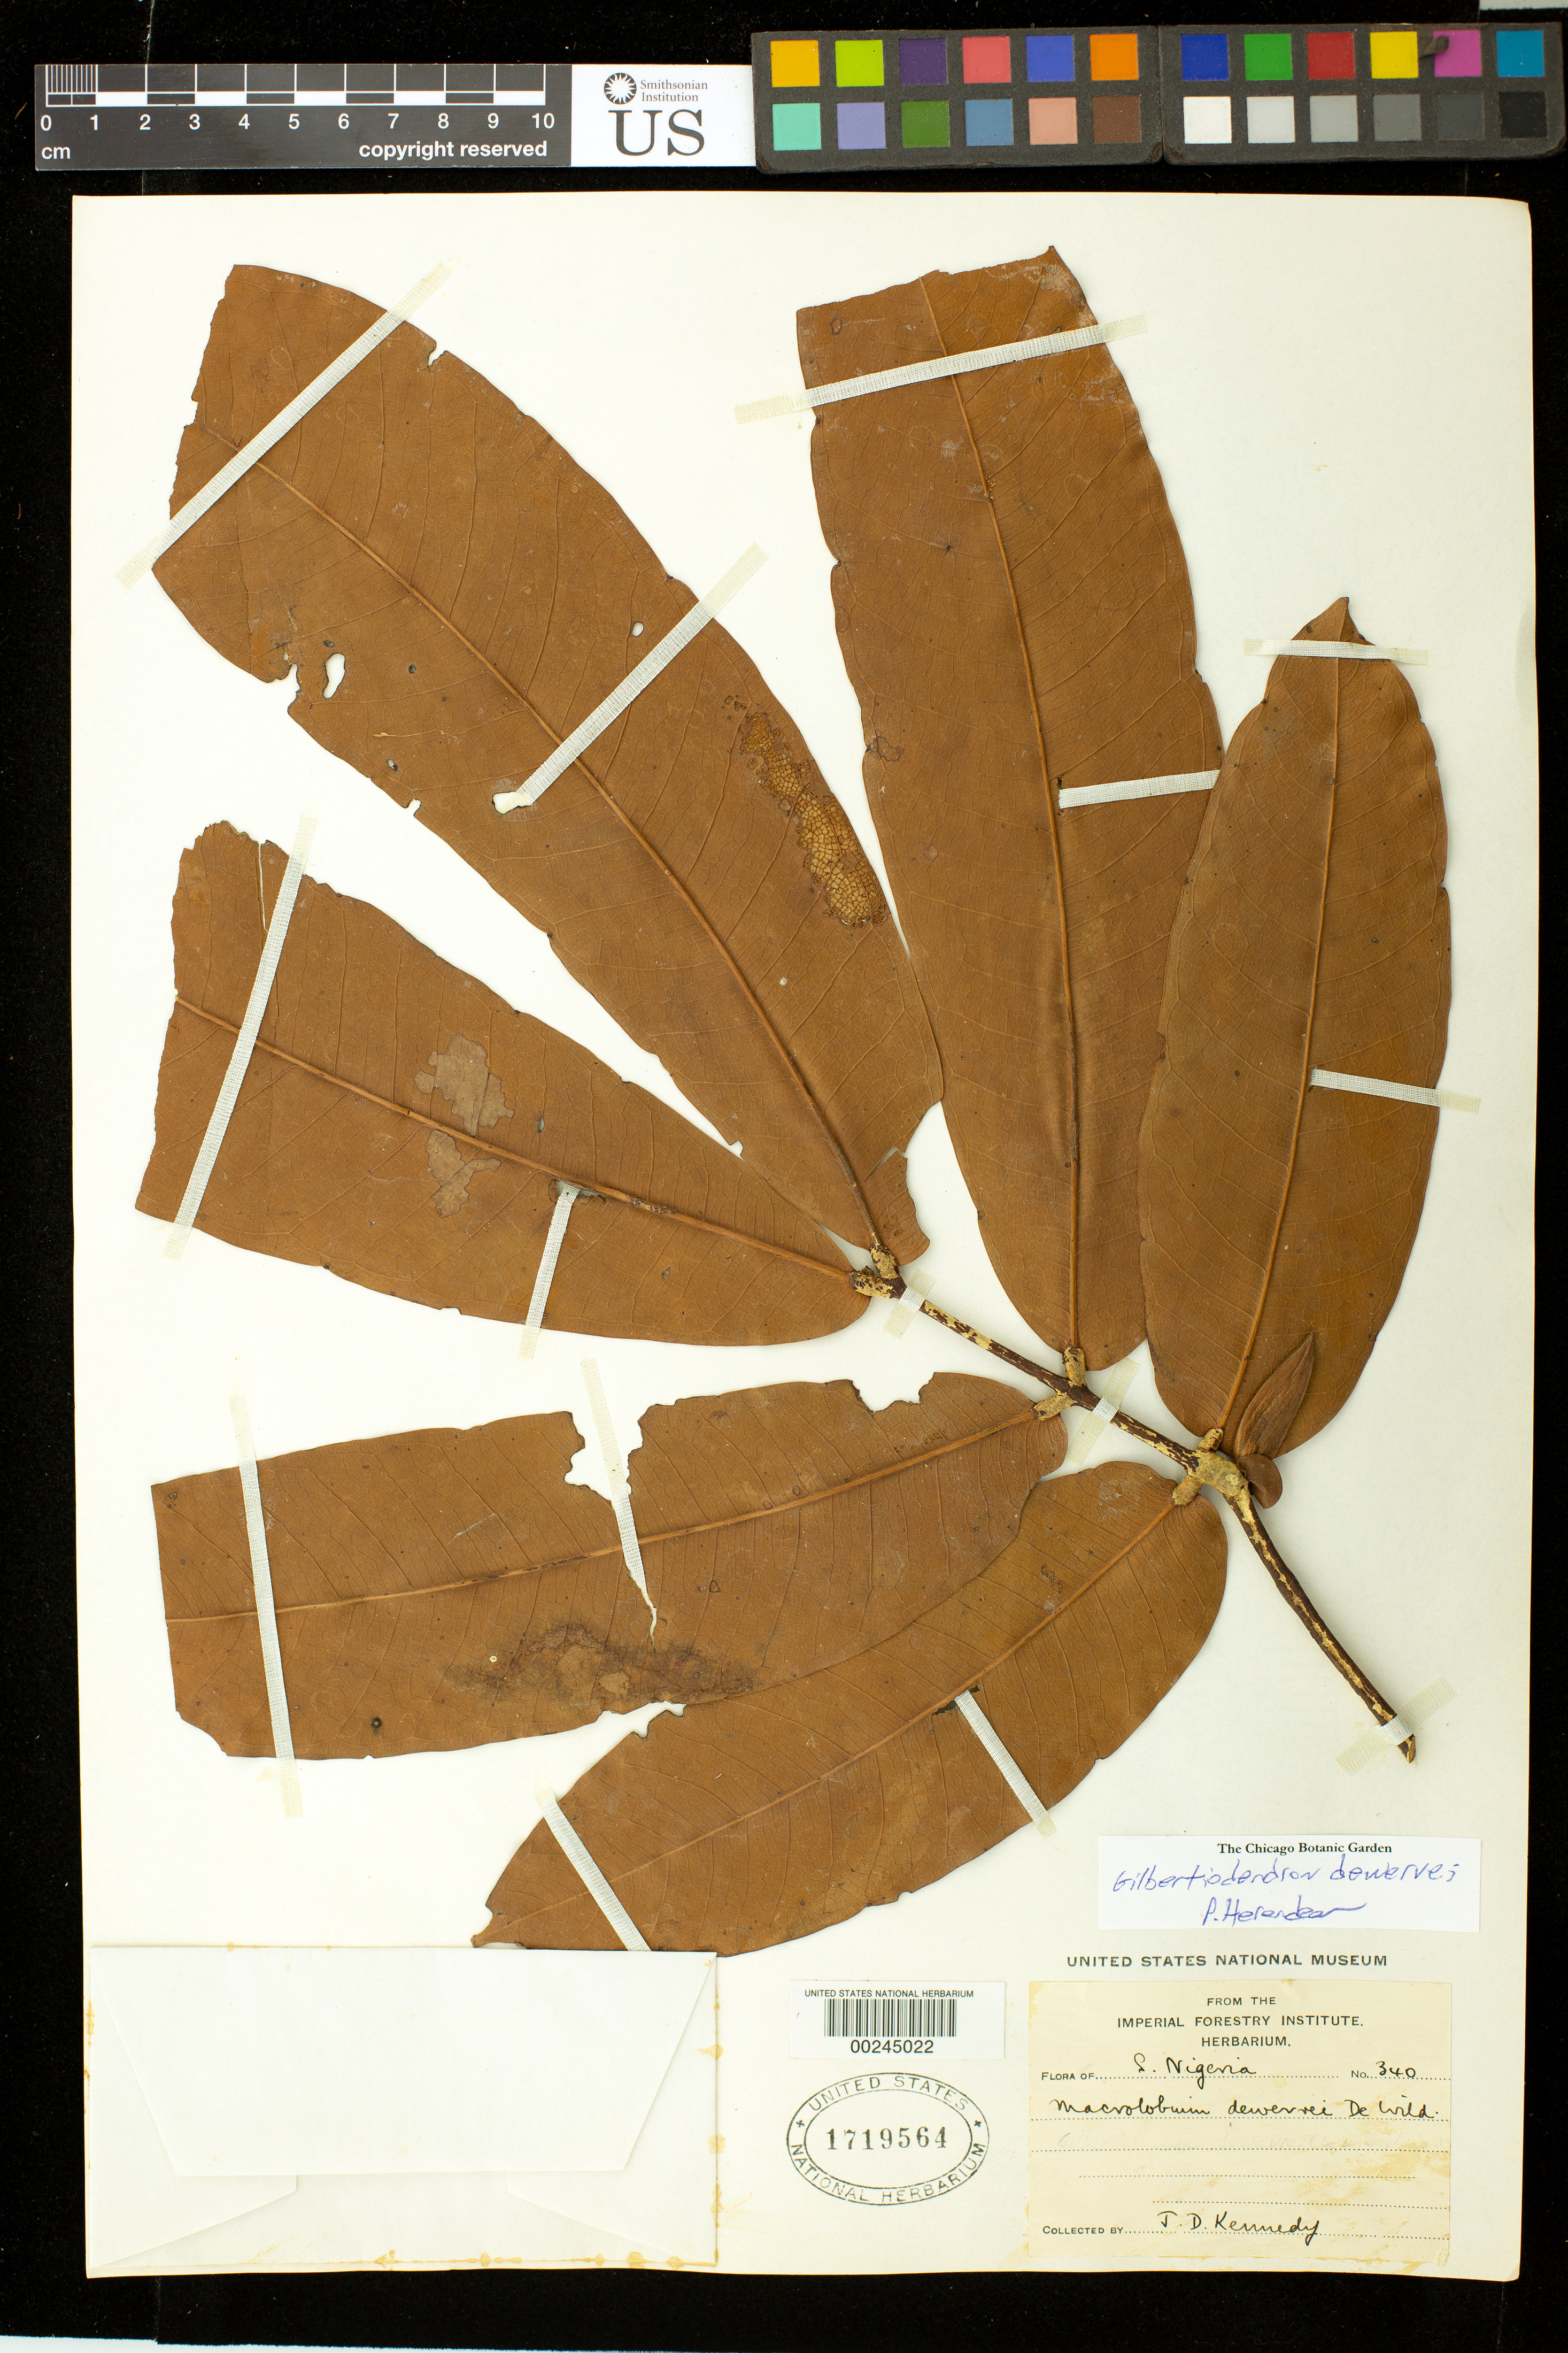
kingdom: Plantae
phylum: Tracheophyta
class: Magnoliopsida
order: Fabales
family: Fabaceae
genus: Macrolobium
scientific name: Macrolobium dewevrei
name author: De Wild.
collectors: J. D. Kennedy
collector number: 340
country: Nigeria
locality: South nigeria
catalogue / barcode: US 1719564